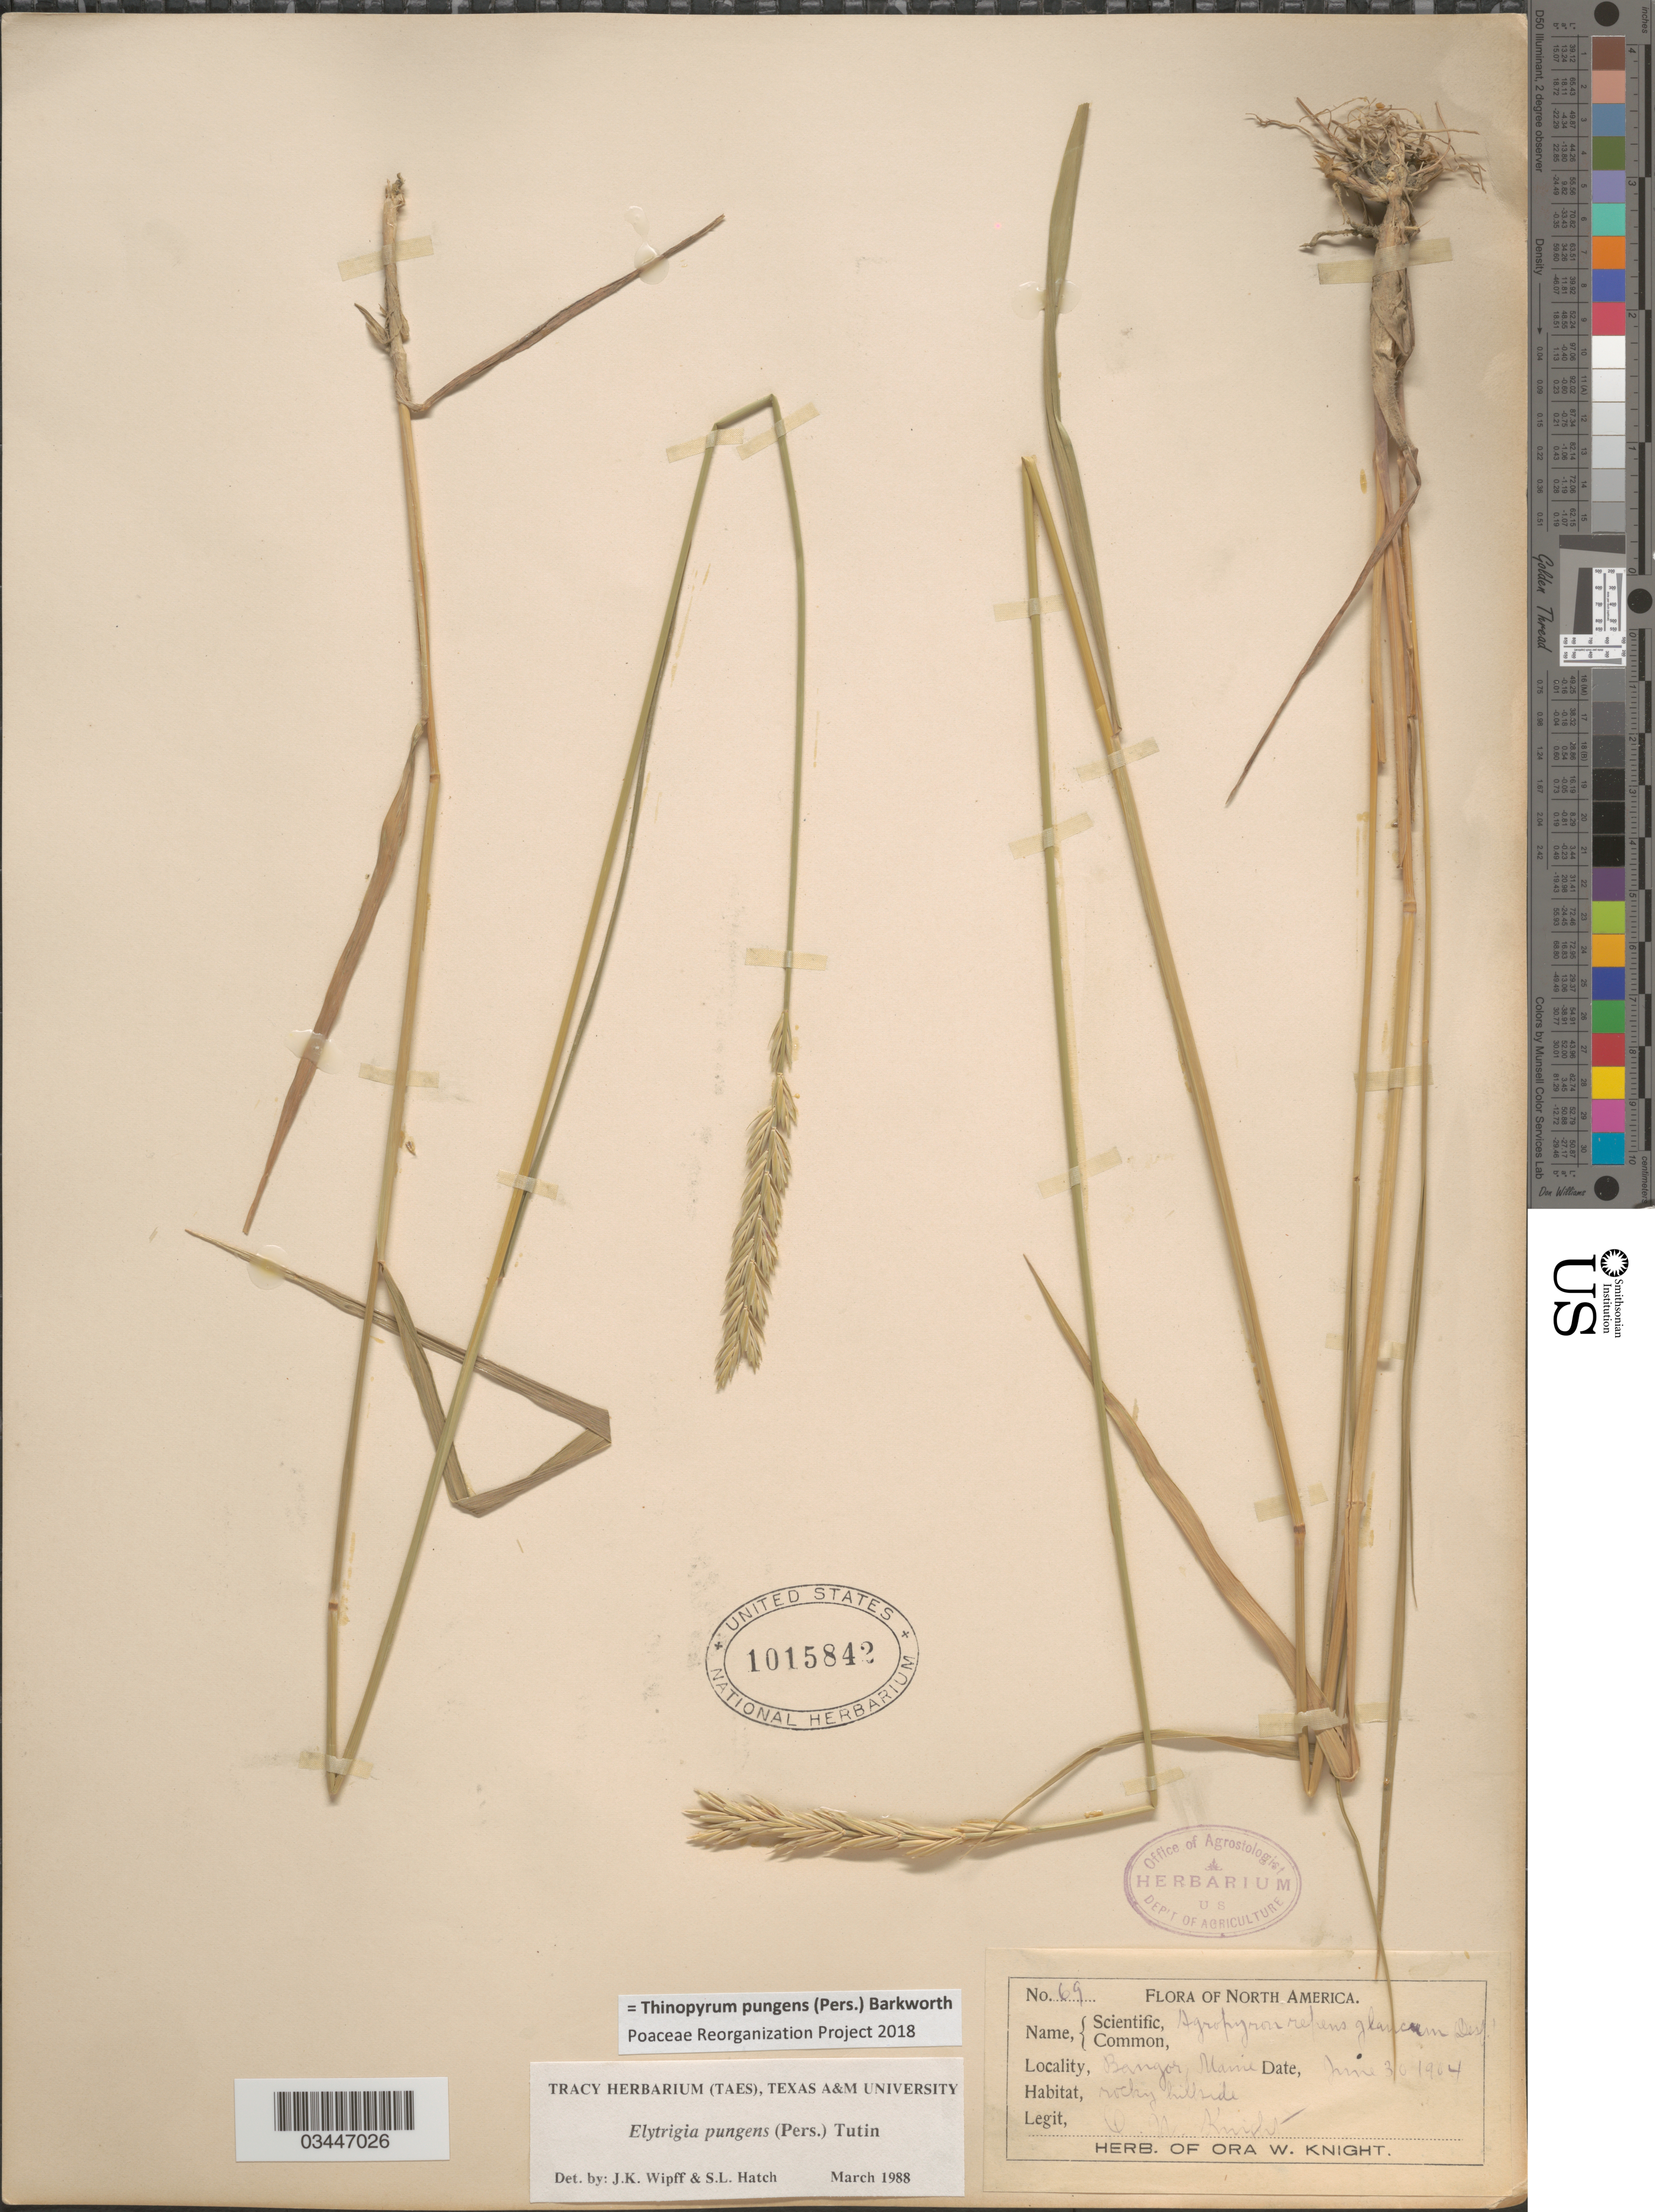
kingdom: Plantae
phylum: Tracheophyta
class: Liliopsida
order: Poales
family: Poaceae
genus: Thinopyrum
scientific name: Thinopyrum pungens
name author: (Pers.) Barkworth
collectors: O. Knight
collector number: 69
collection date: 1904-06-30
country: United States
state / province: Maine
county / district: Penobscot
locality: Bangor. Rocky hillside.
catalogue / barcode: US 1015842